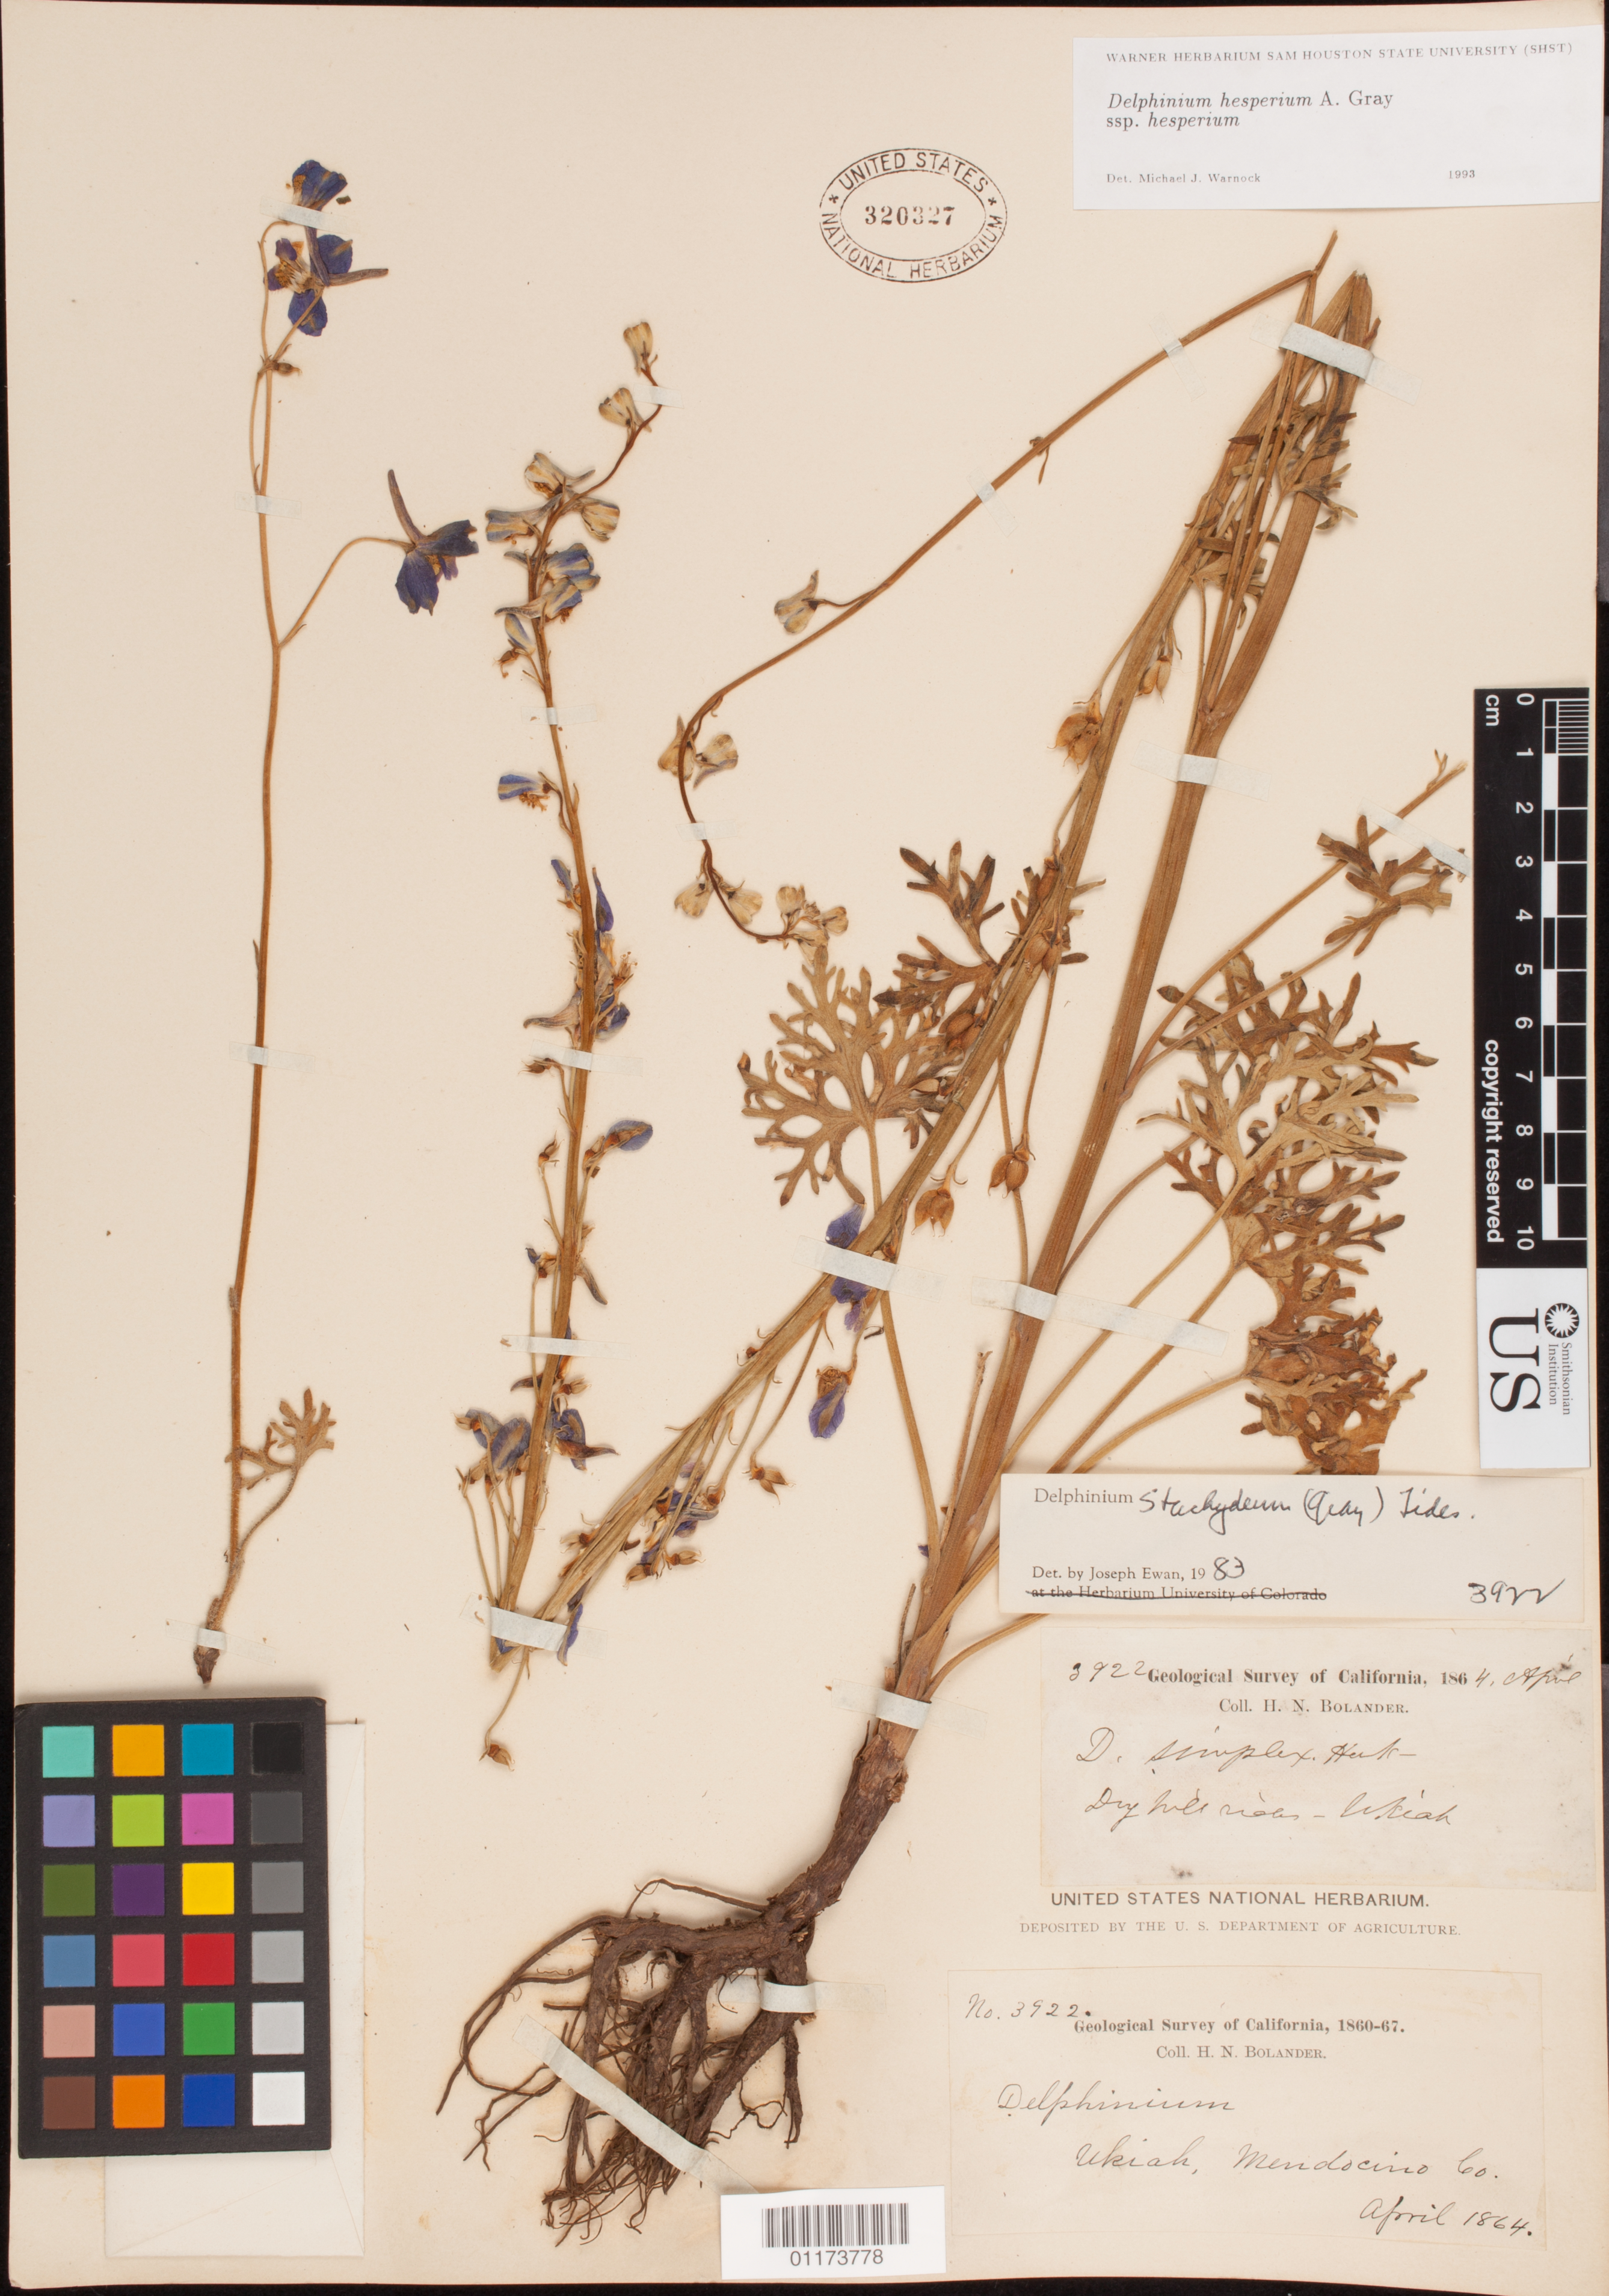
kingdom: Plantae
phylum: Tracheophyta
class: Magnoliopsida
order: Ranunculales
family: Ranunculaceae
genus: Delphinium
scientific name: Delphinium hesperium subsp. hesperium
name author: A. Gray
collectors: H. Bolander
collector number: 3922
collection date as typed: Apr 1864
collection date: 1864-04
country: United States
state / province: California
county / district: Mendocino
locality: Ukiah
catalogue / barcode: US 320327